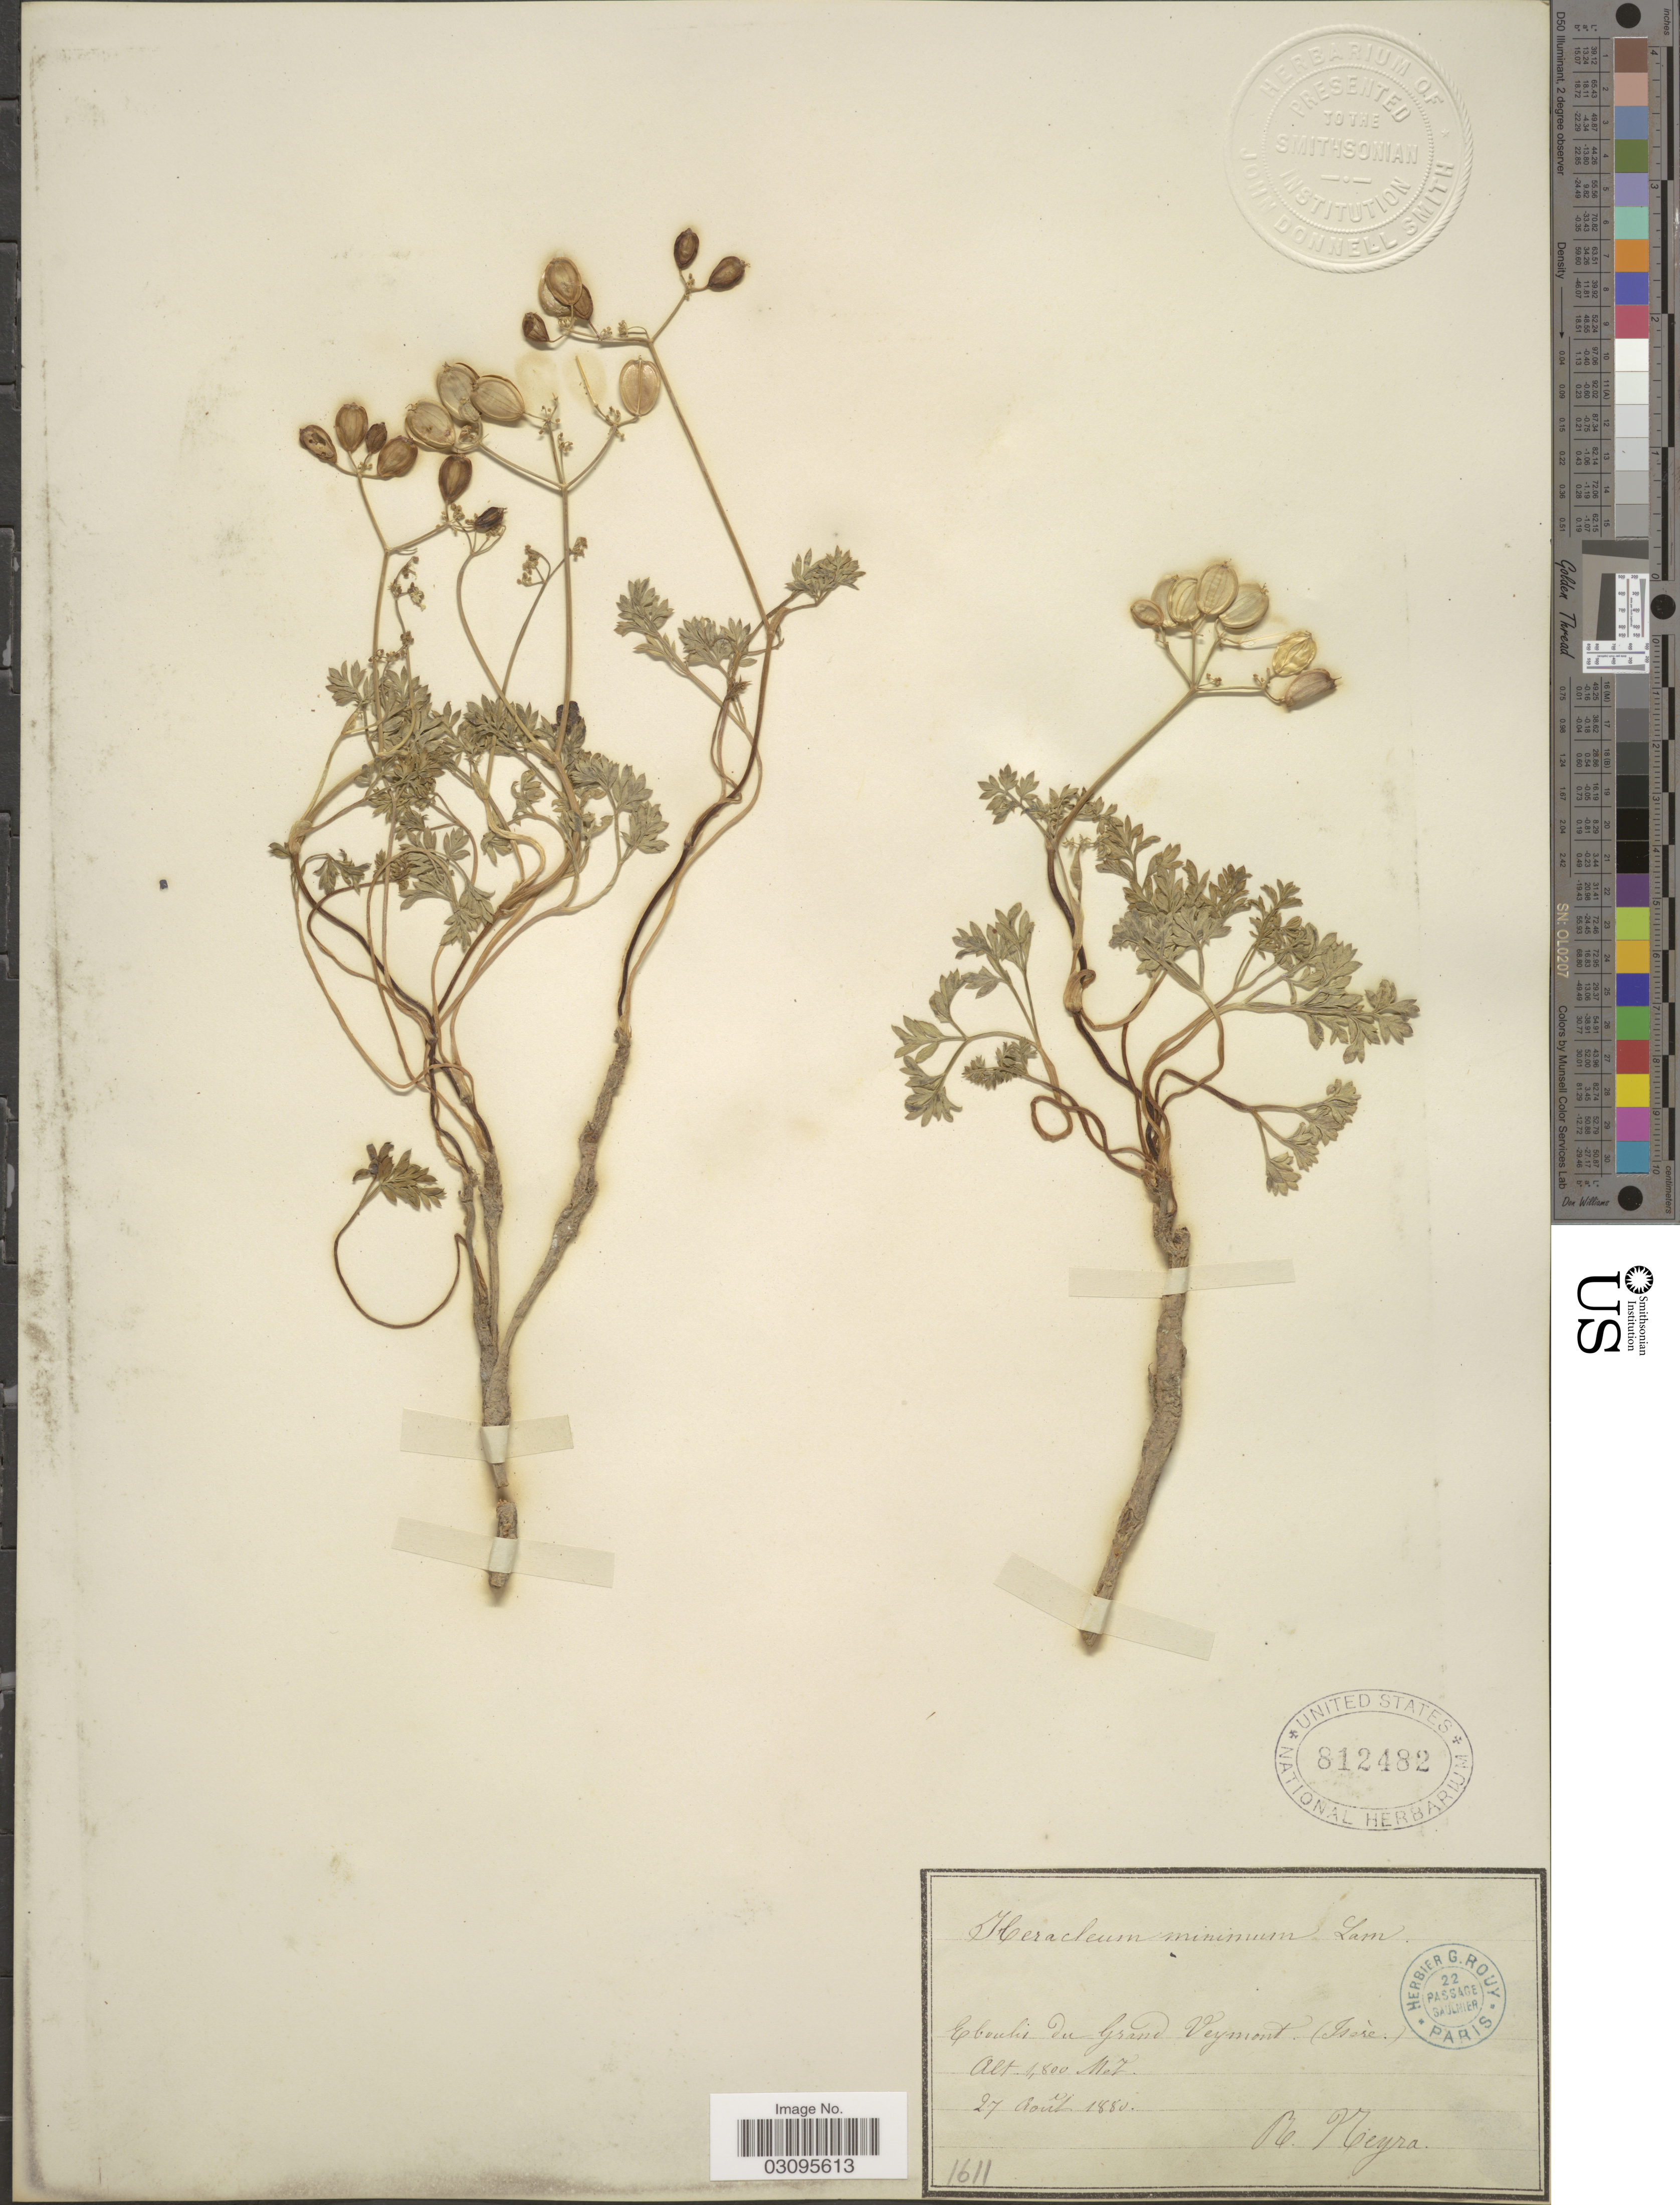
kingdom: Plantae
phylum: Tracheophyta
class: Magnoliopsida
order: Apiales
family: Apiaceae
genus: Heracleum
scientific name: Heracleum minimum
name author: Lam.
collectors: R. Neyra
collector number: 1611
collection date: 1880-08-27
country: France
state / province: Auvergne-Rhône-Alpes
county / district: Isère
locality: Eboulis du Grand Veymont, (Iserè).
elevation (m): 1800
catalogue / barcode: US 812482